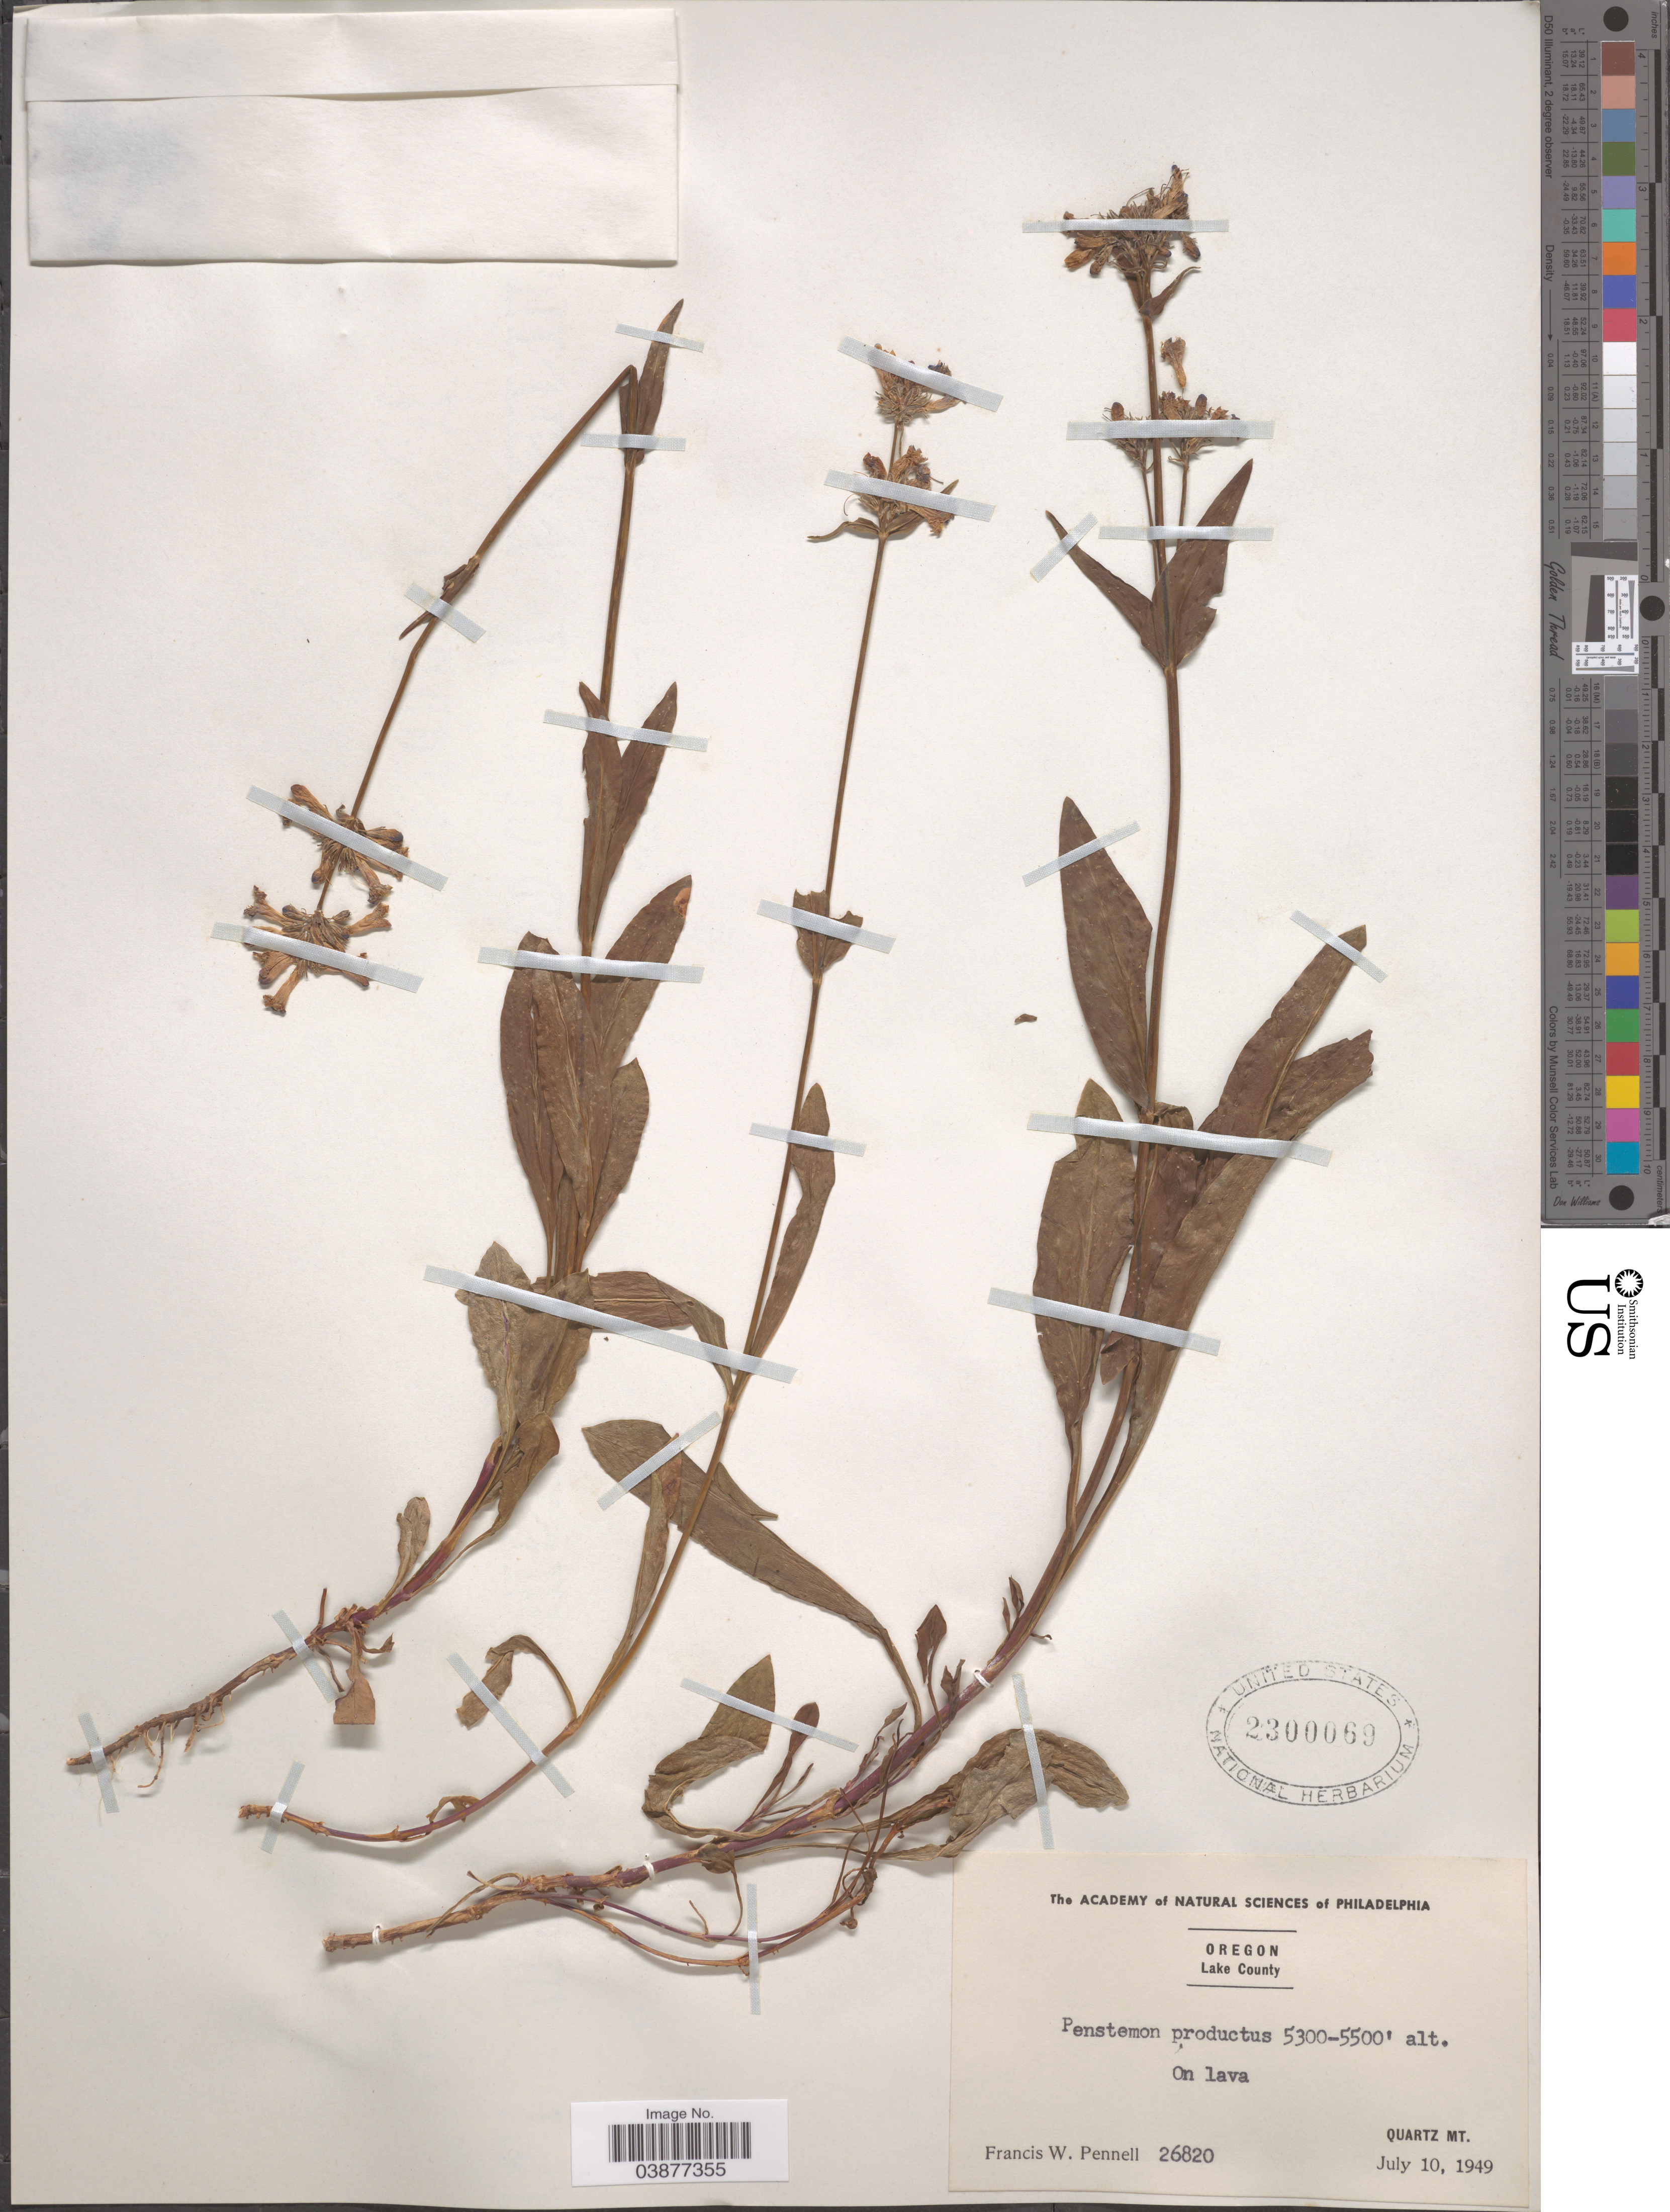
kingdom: Plantae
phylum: Tracheophyta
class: Magnoliopsida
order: Lamiales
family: Plantaginaceae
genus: Penstemon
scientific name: Penstemon productus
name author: Greene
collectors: F. W. Pennell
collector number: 26820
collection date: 1949-07-10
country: United States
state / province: Oregon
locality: Lake County. On lava, Quartz Mt.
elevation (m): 1615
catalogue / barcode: US 2300069